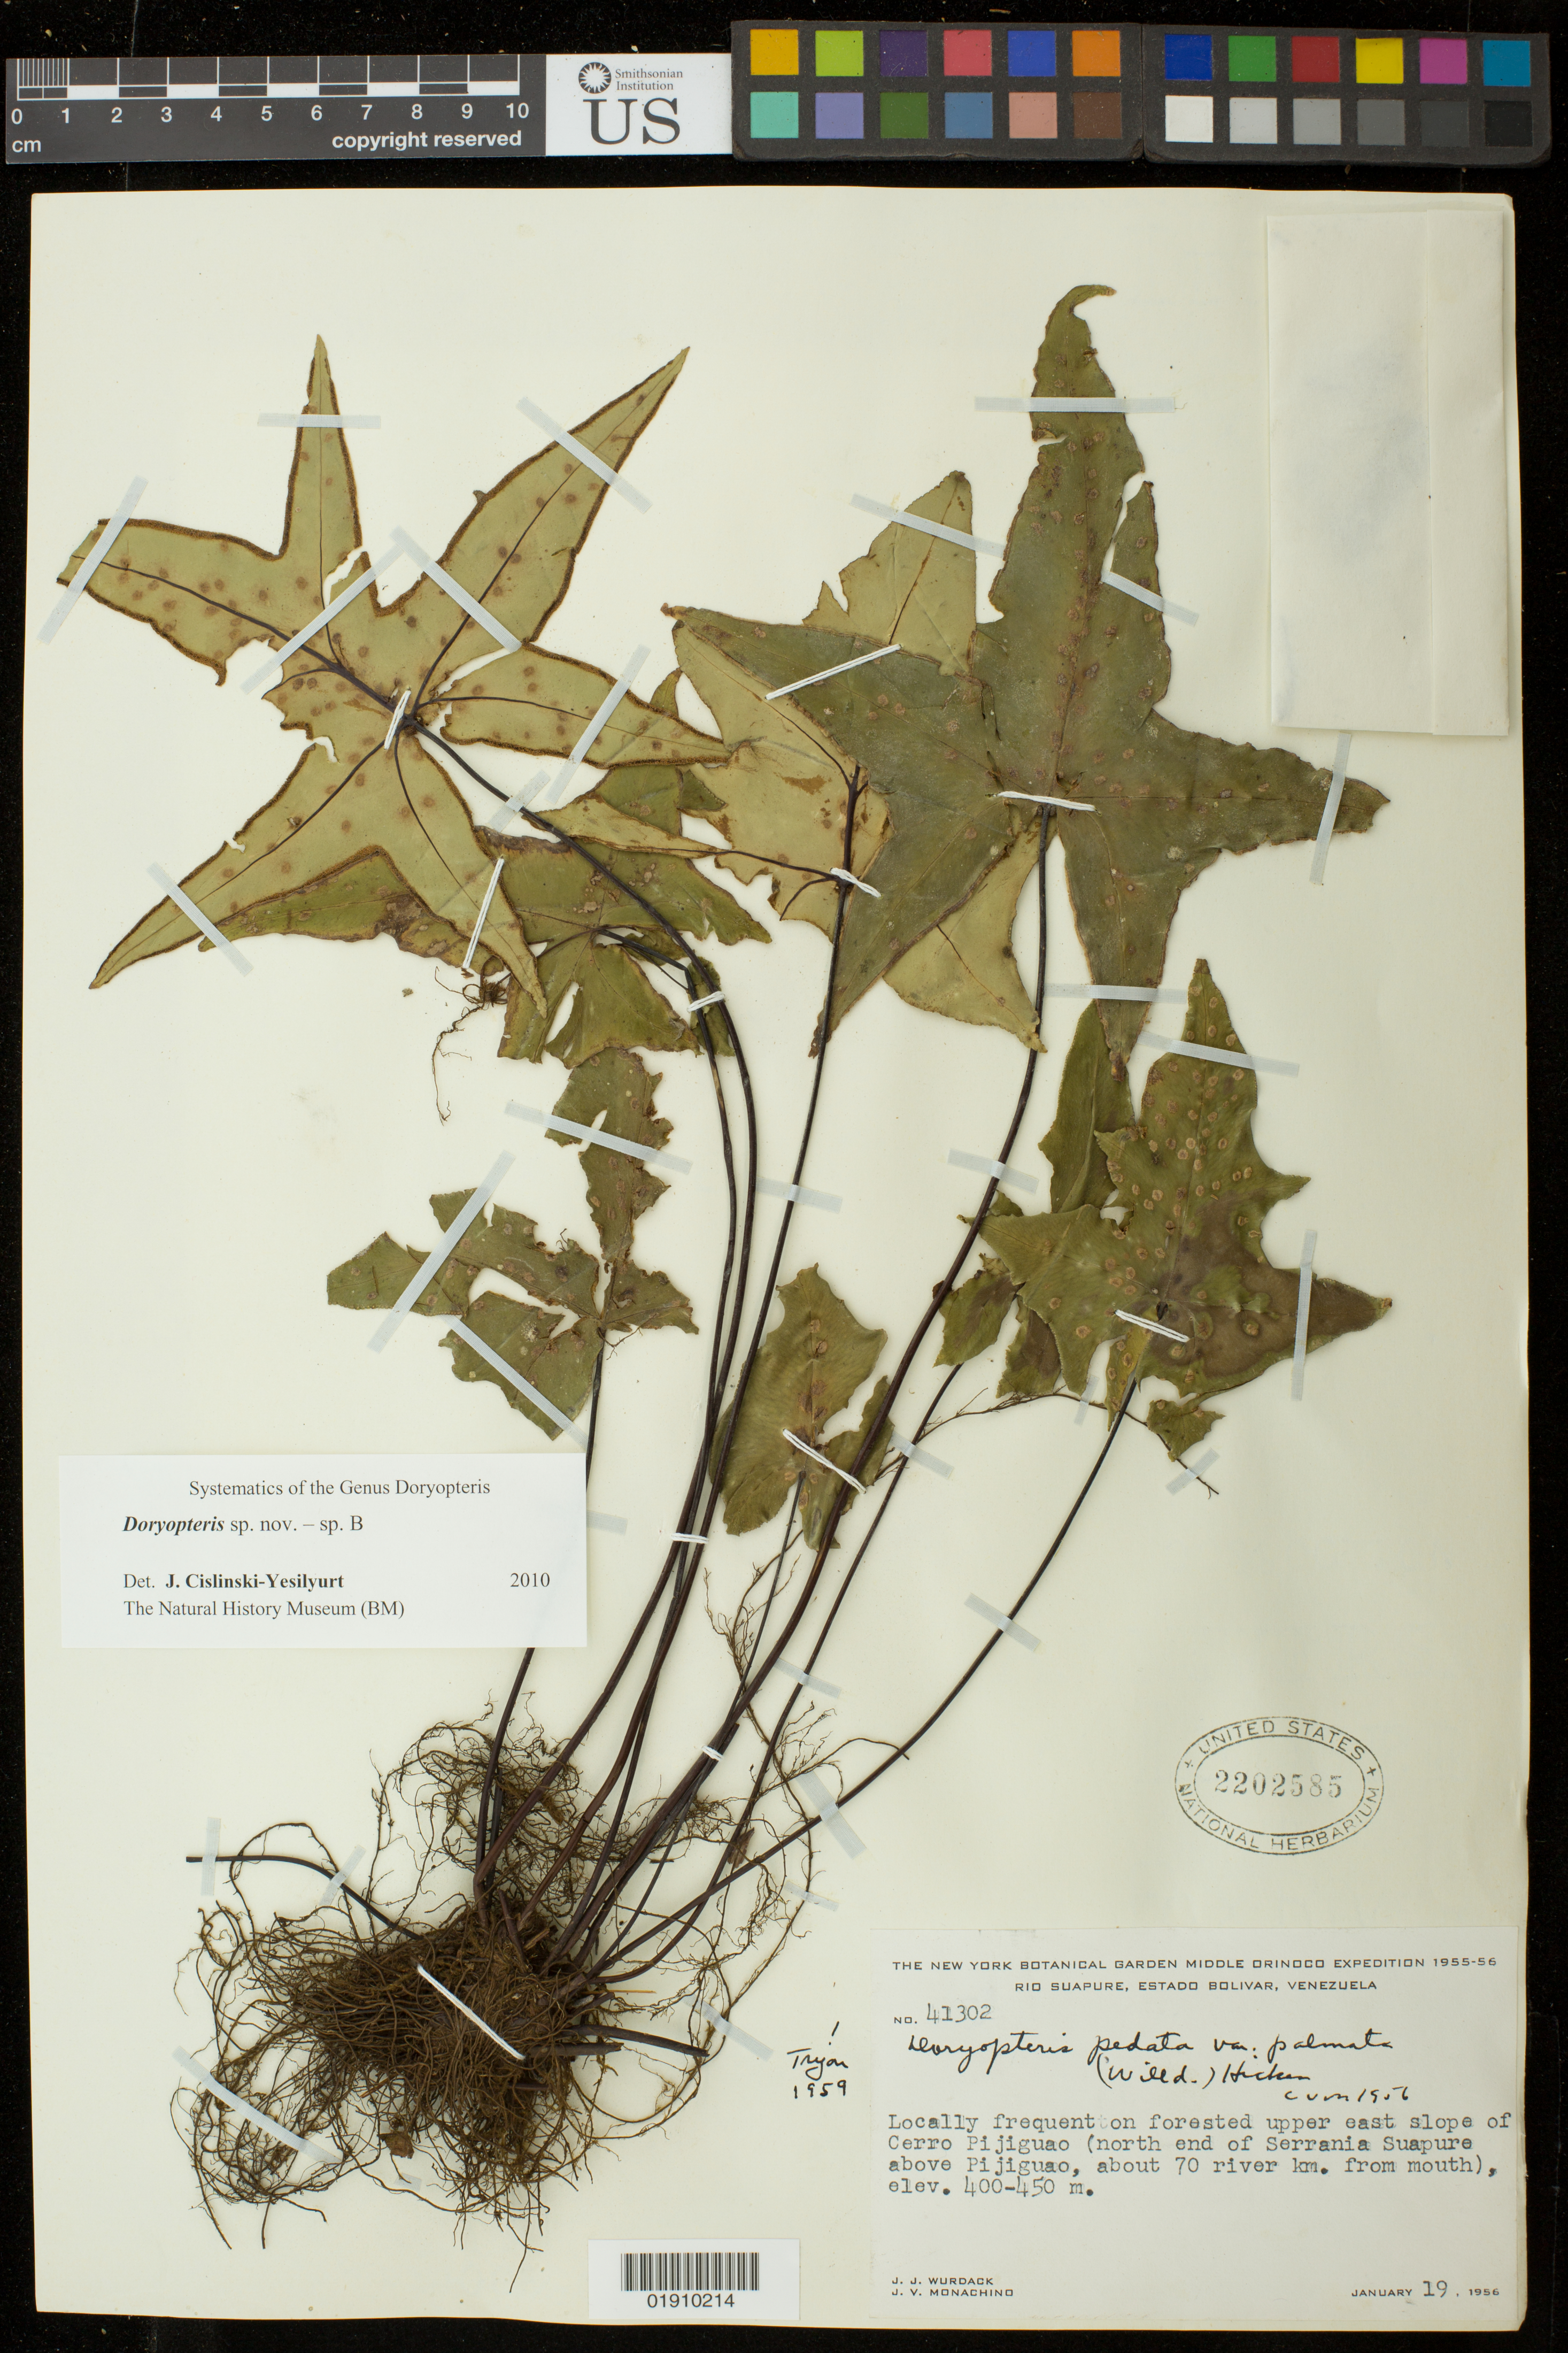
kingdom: Plantae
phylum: Tracheophyta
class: Polypodiopsida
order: Polypodiales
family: Pteridaceae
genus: Doryopteris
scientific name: Doryopteris sp. nov.- sp. b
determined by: Cislinski-Yesilyurt, J.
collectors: J. J. Wurdack & J. V. Monachino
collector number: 41302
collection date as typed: January 19, 1956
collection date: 1956-01-19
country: Venezuela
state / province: Bolivar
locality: Rio Suapure, Estado Bolivar, Venezuela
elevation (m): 400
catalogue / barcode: US 2202585